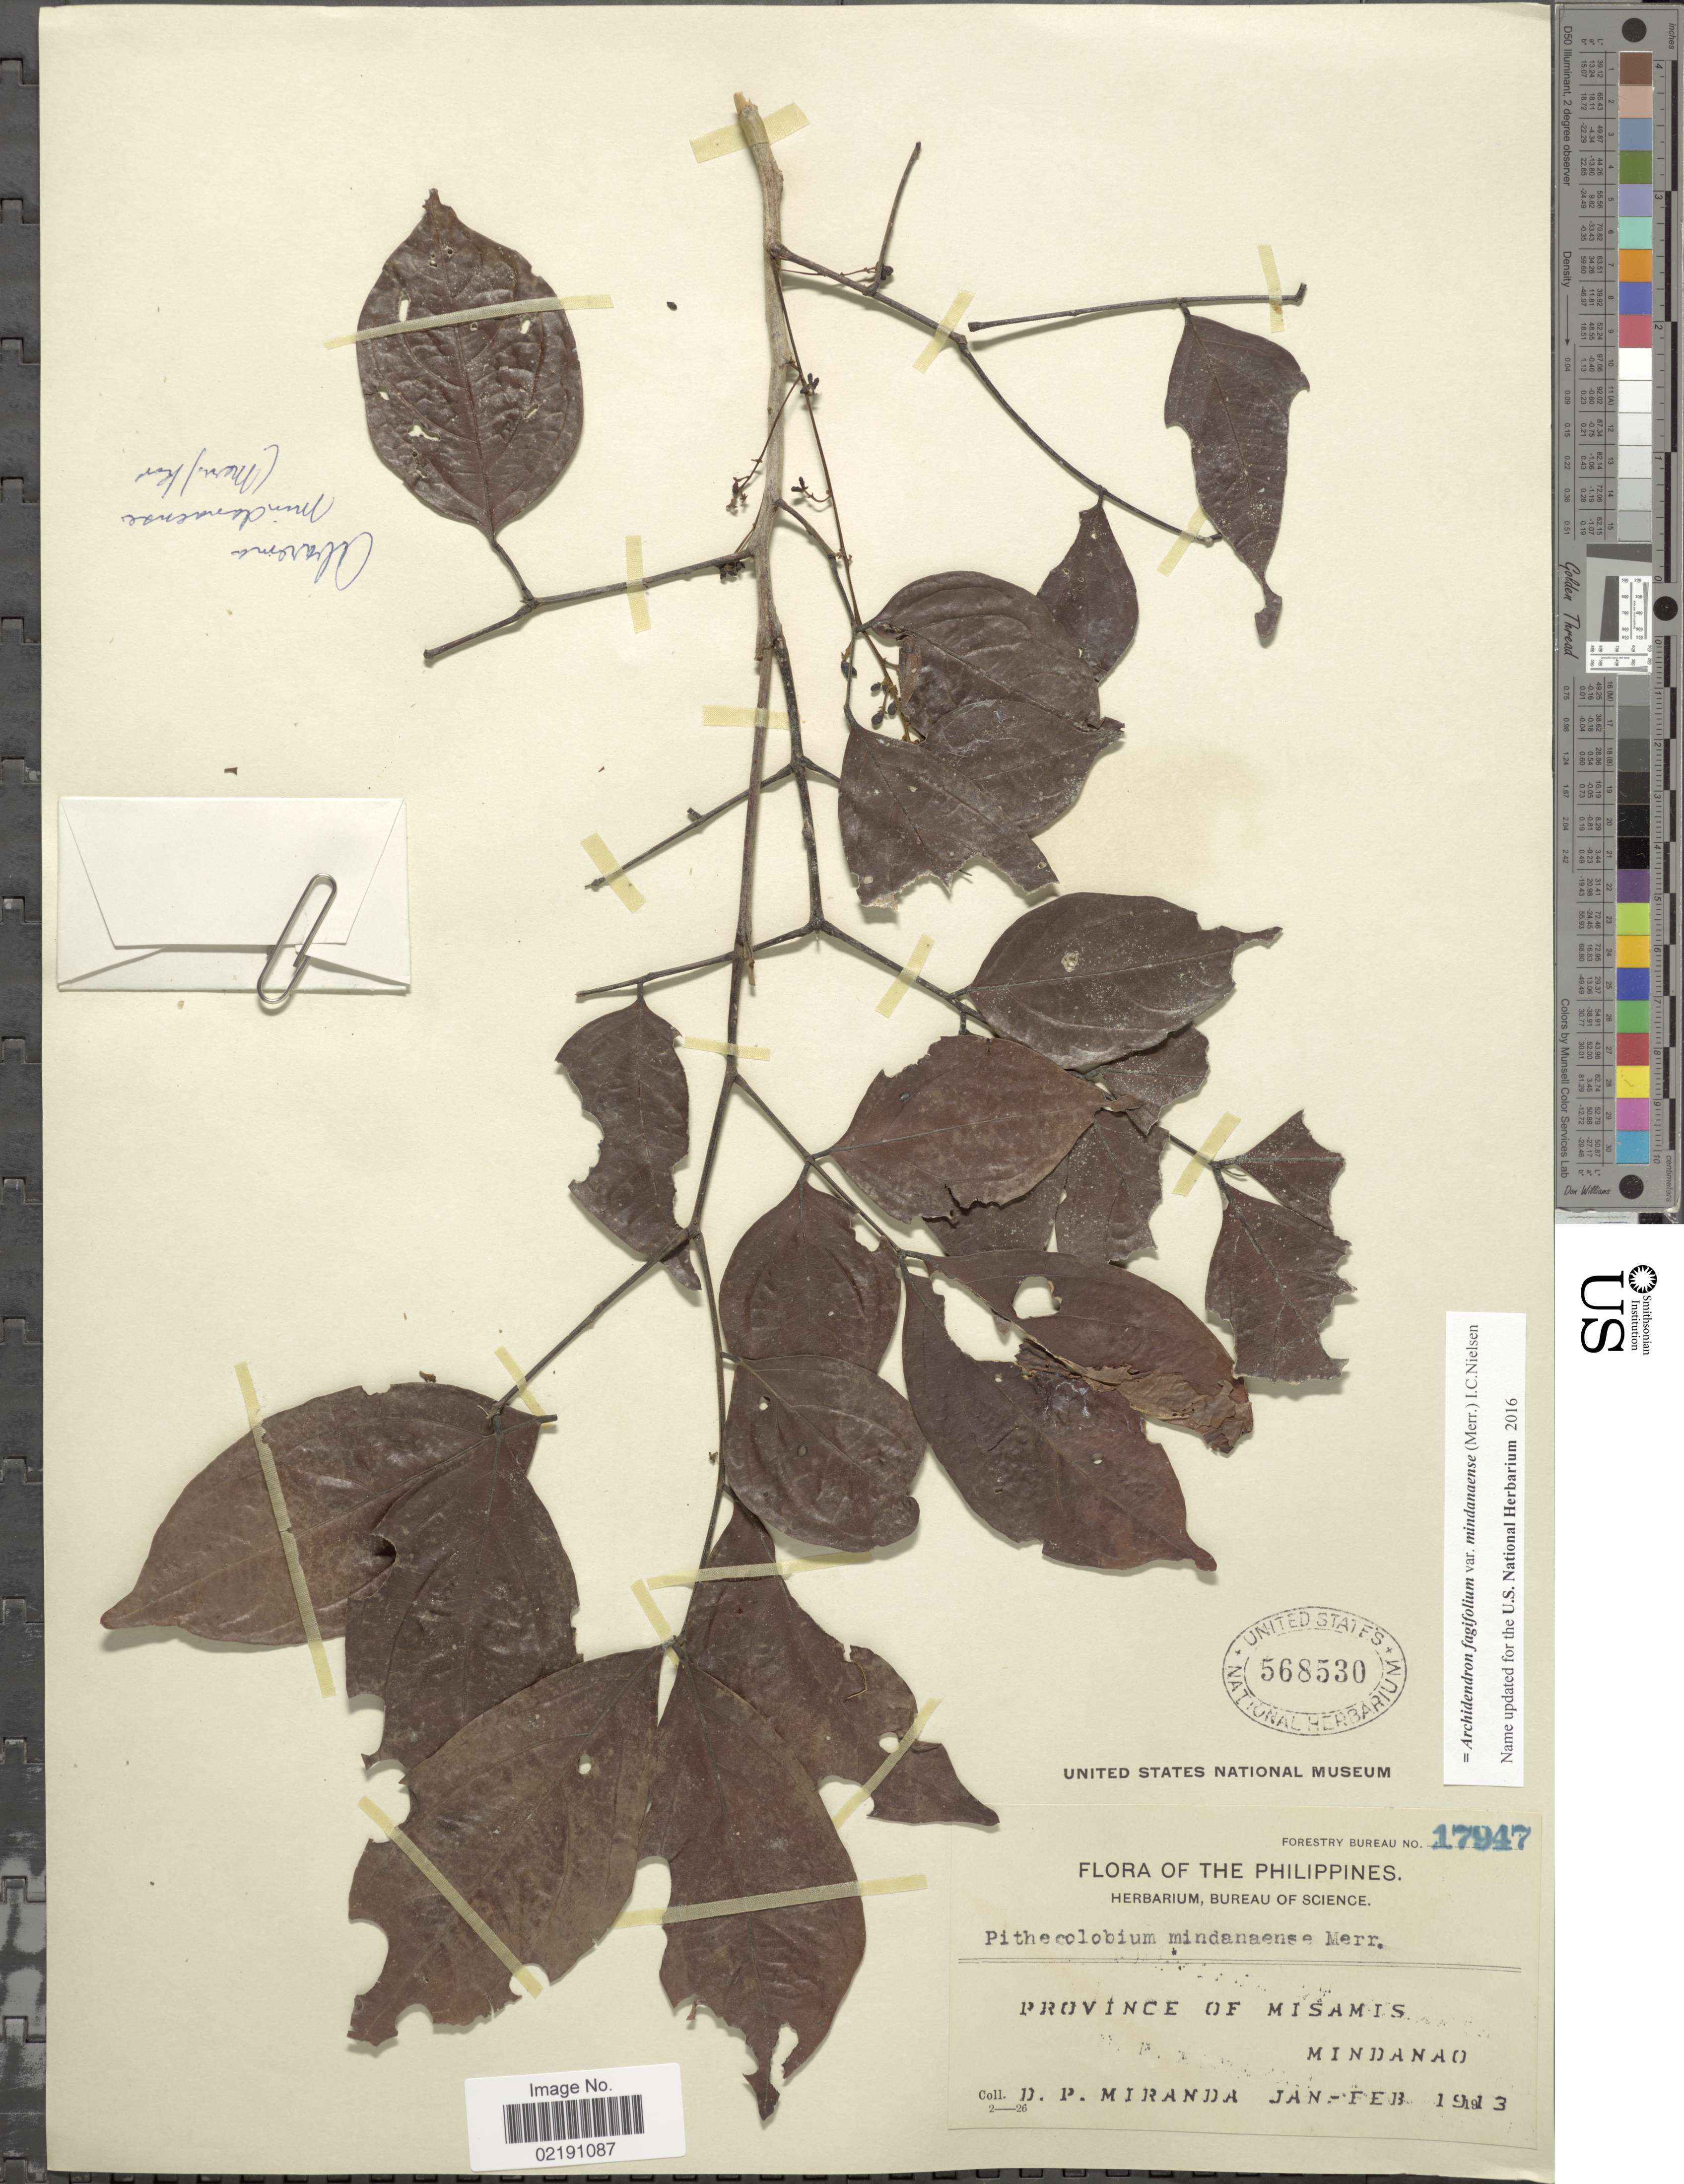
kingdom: Plantae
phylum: Tracheophyta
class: Magnoliopsida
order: Fabales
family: Fabaceae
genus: Archidendron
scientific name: Archidendron fagifolium var. mindanaense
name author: (Merr.) I.C. Nielsen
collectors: D. P. Miranda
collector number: Forestry Bureau 17947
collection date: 1913-01/1913-02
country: Philippines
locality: Province of Misamis. Mindanao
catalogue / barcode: US 568530